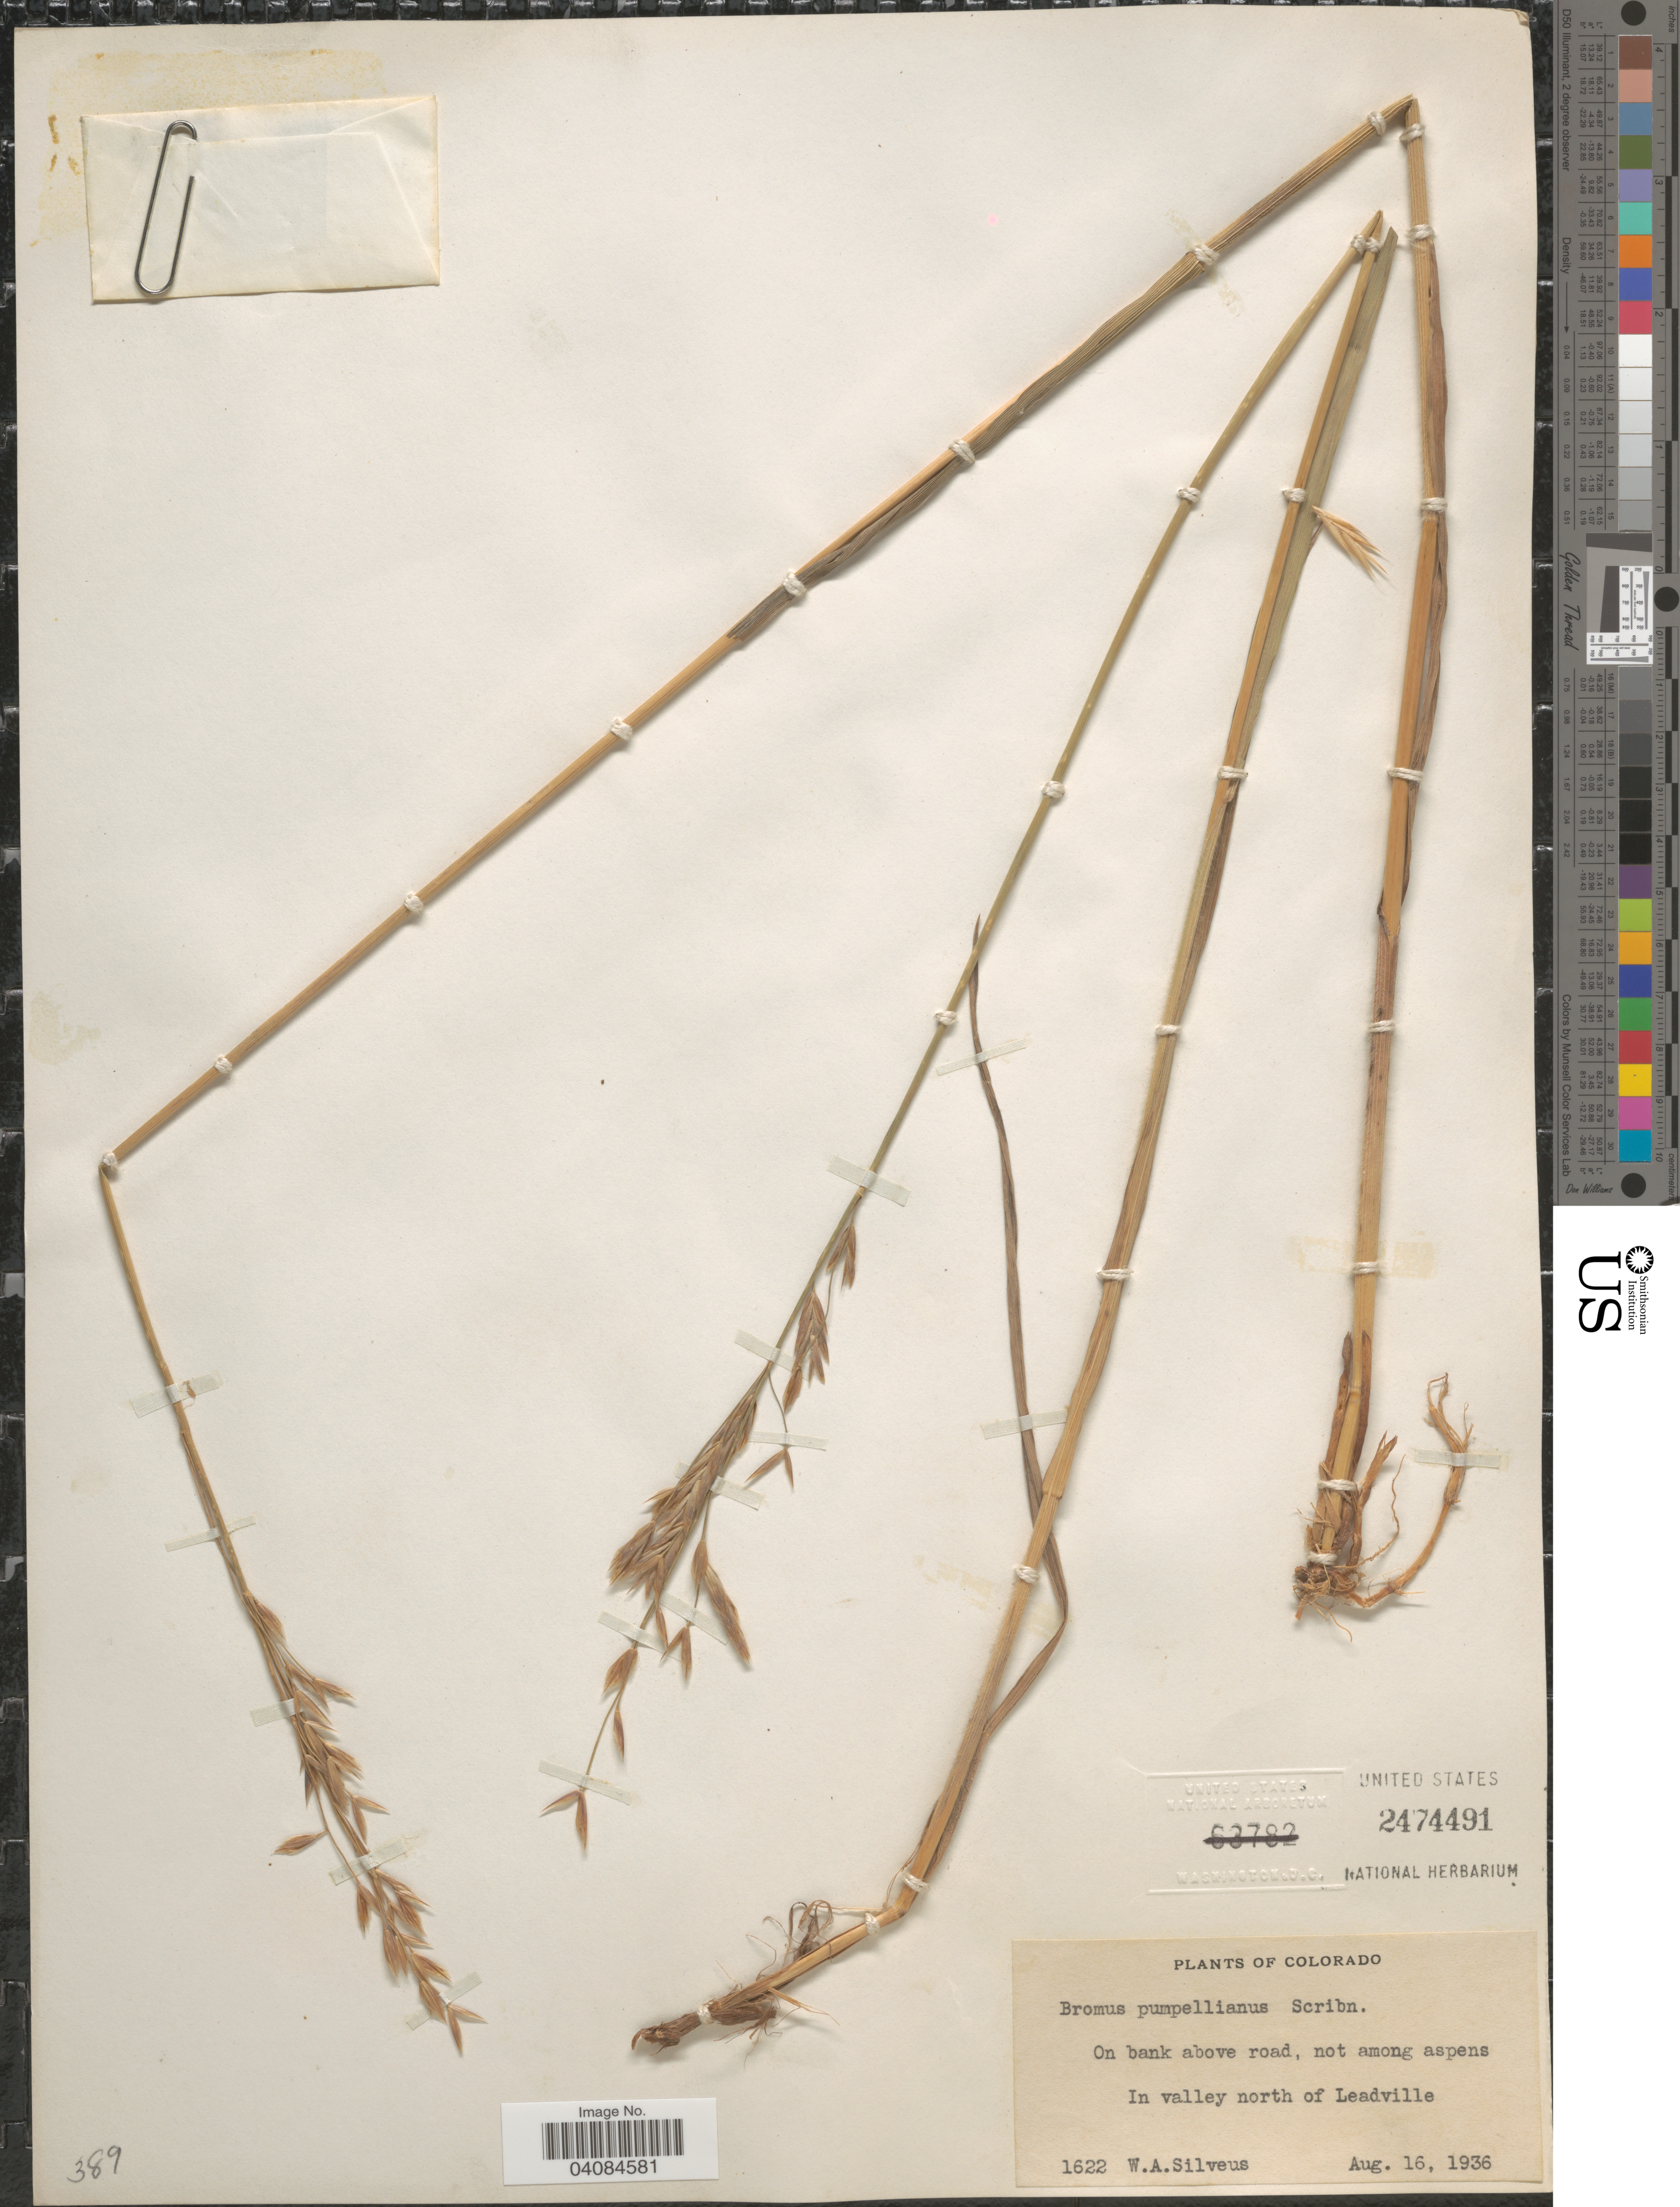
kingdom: Plantae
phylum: Tracheophyta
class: Liliopsida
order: Poales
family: Poaceae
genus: Bromus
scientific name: Bromus pumpellianus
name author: Scribn.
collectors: W. Silveus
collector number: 1622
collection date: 1936-08-16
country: United States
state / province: Colorado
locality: In valley north of Leadville.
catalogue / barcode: US 2474491